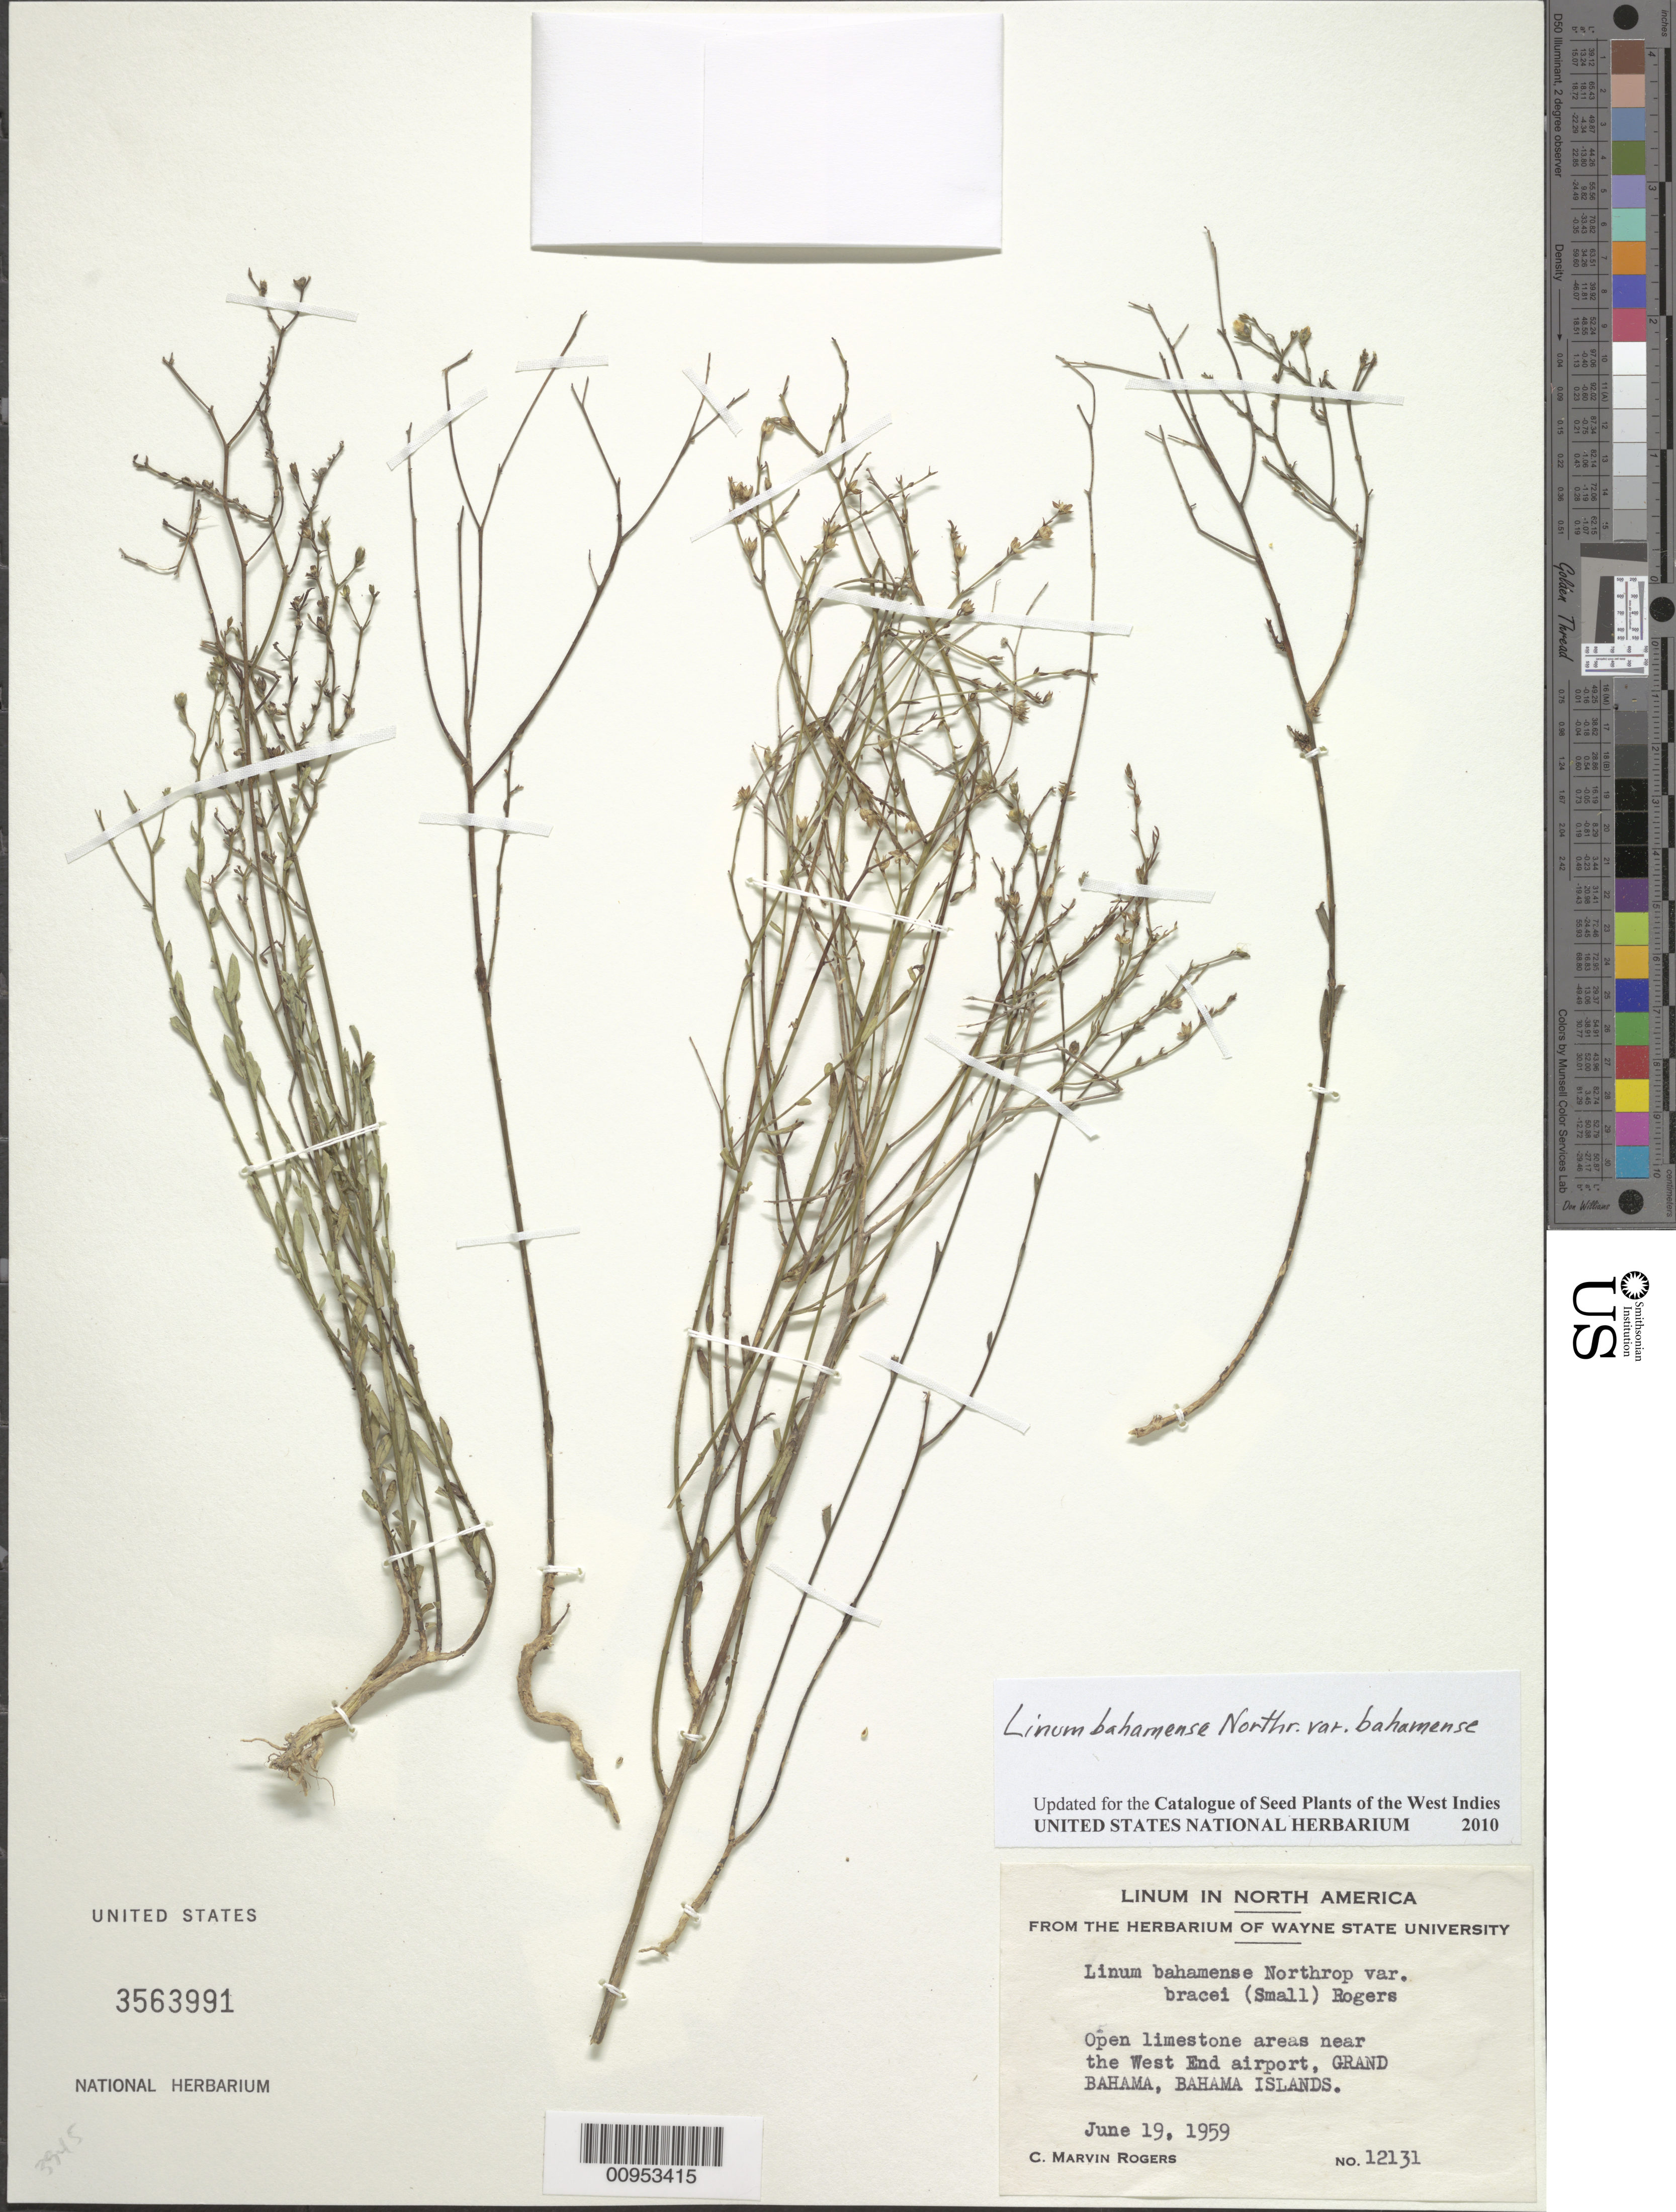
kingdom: Plantae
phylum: Tracheophyta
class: Magnoliopsida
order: Malpighiales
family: Linaceae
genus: Linum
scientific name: Linum bahamense var. bahamense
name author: Northr.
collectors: C. M. Rogers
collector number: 12131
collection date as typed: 19 Jun 1959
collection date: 1959-06-19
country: Bahamas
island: Grand Bahama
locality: Near the West End airport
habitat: Open limestone areas near airport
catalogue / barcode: US 3563991